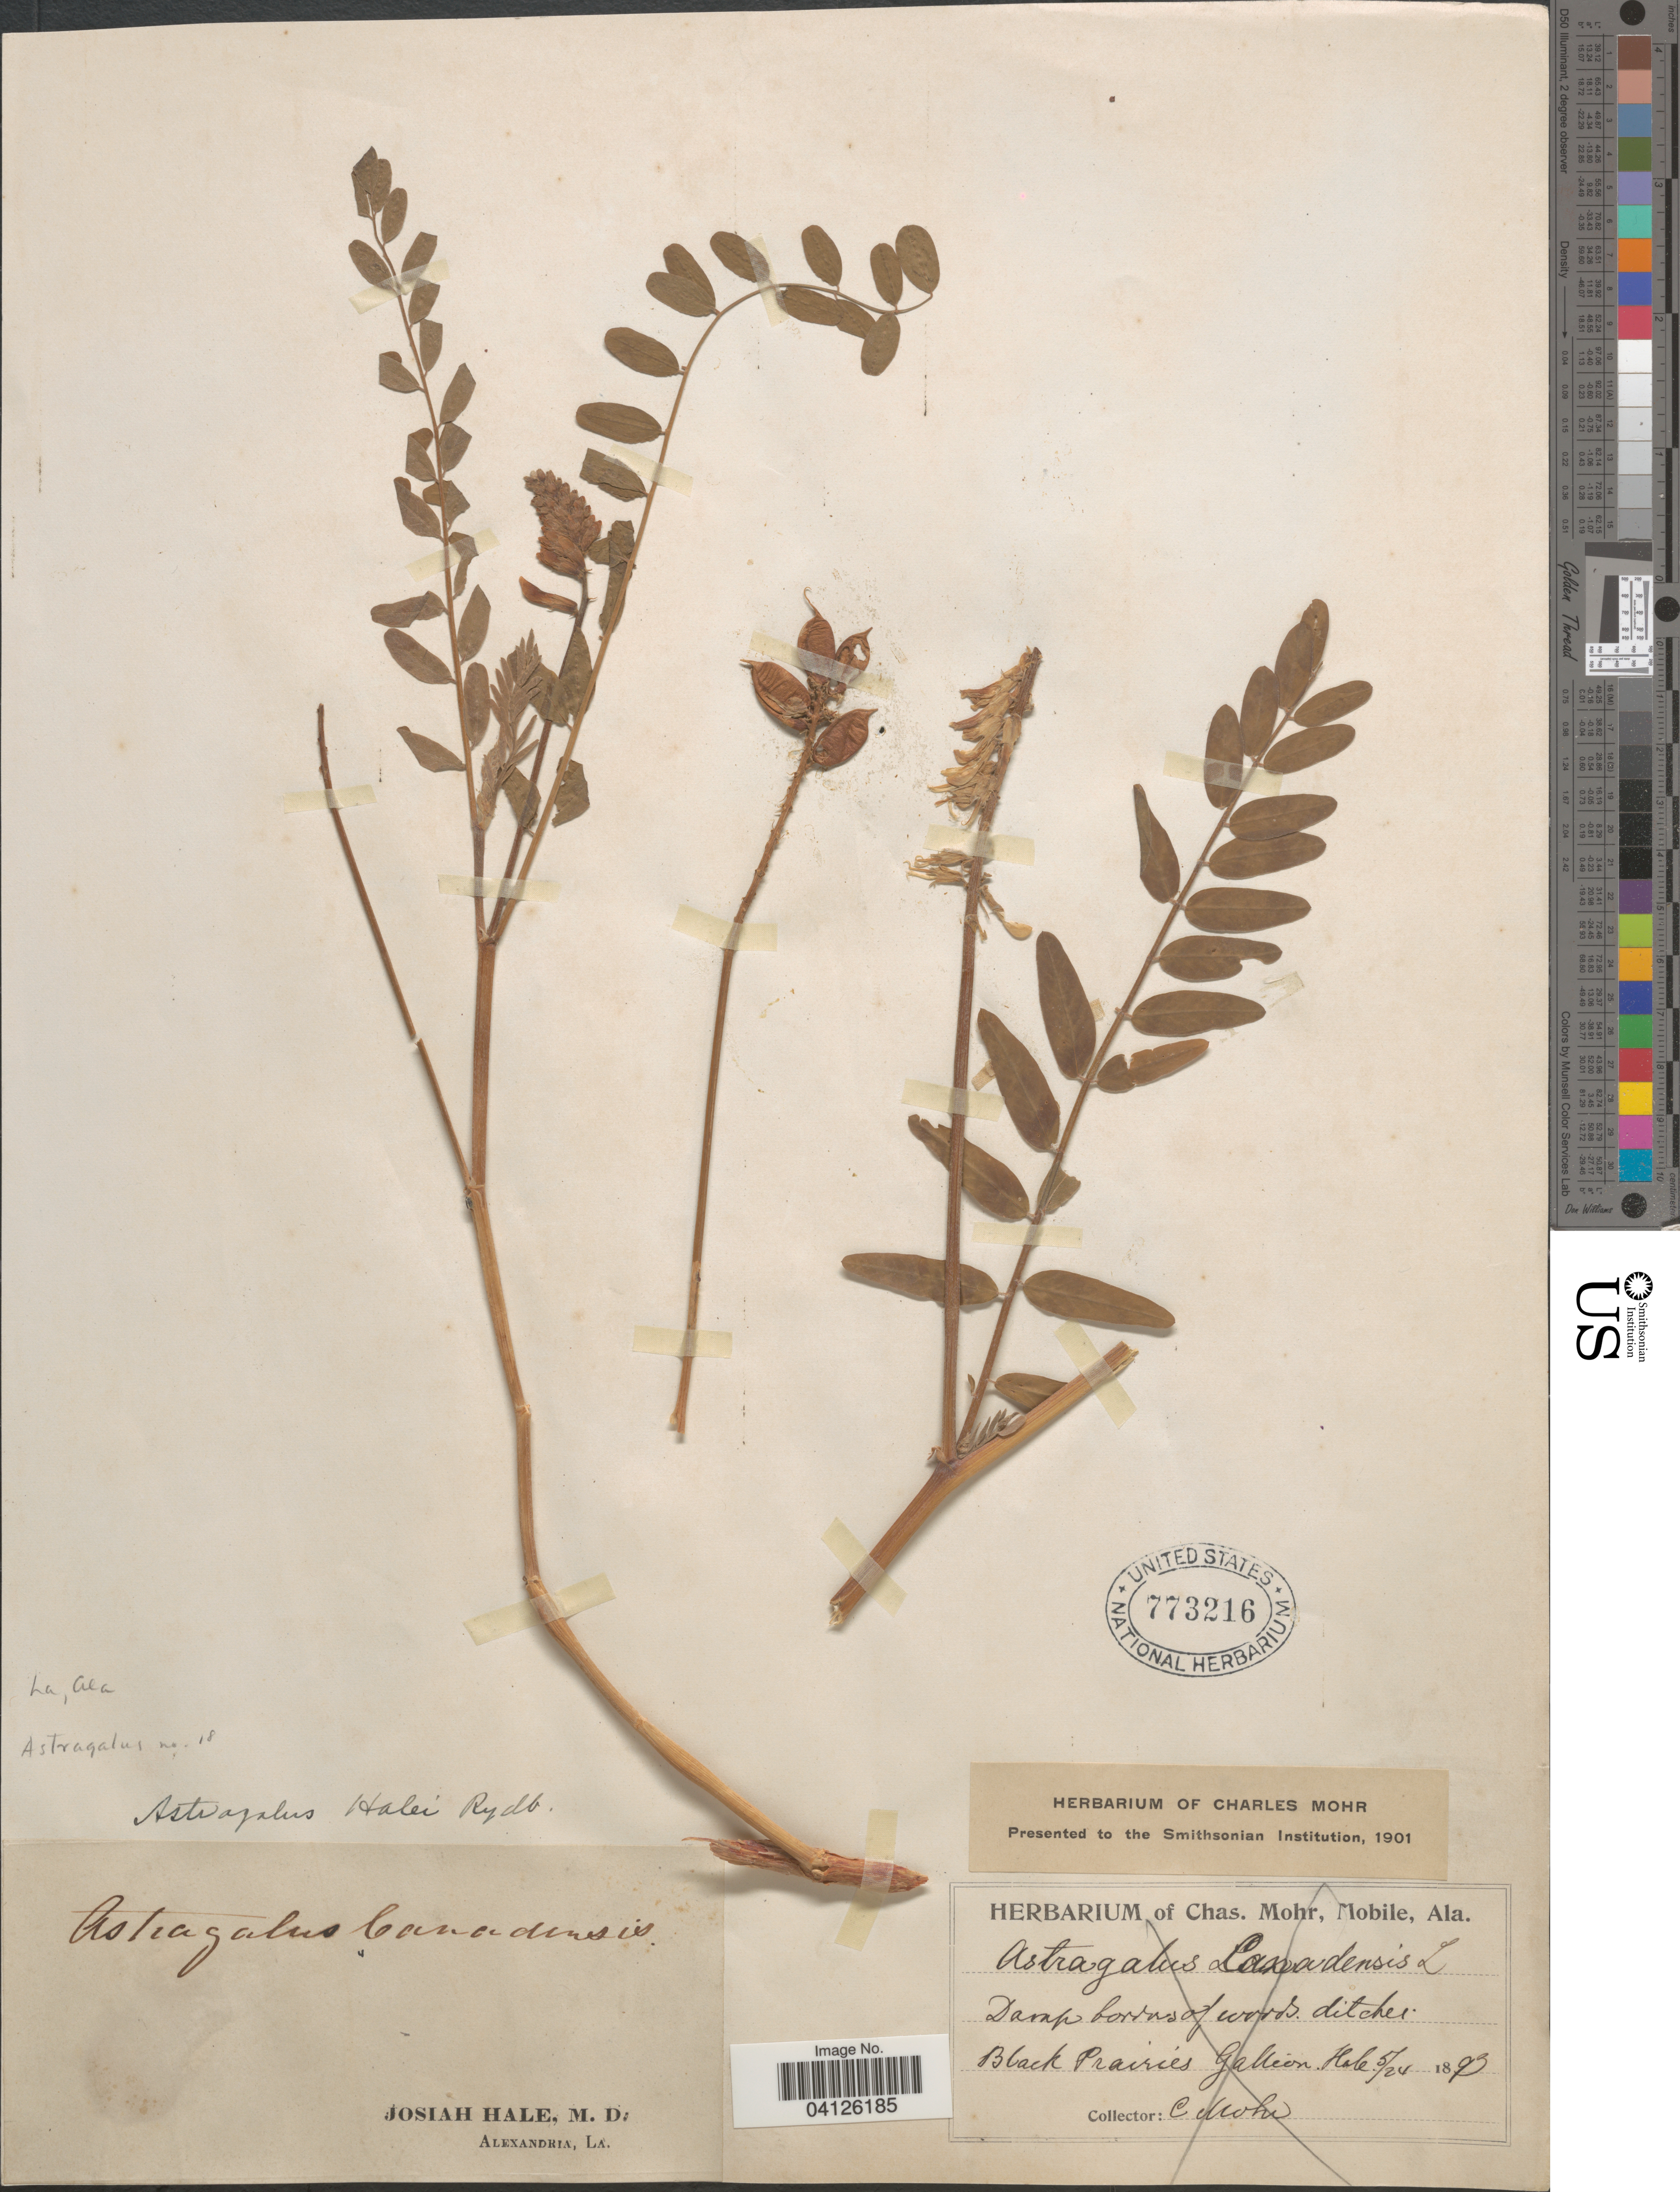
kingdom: Plantae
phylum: Tracheophyta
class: Magnoliopsida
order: Fabales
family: Fabaceae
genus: Astragalus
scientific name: Astragalus canadensis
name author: L.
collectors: J. Hale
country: United States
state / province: Alabama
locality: La [unsure placement]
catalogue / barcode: US 773216